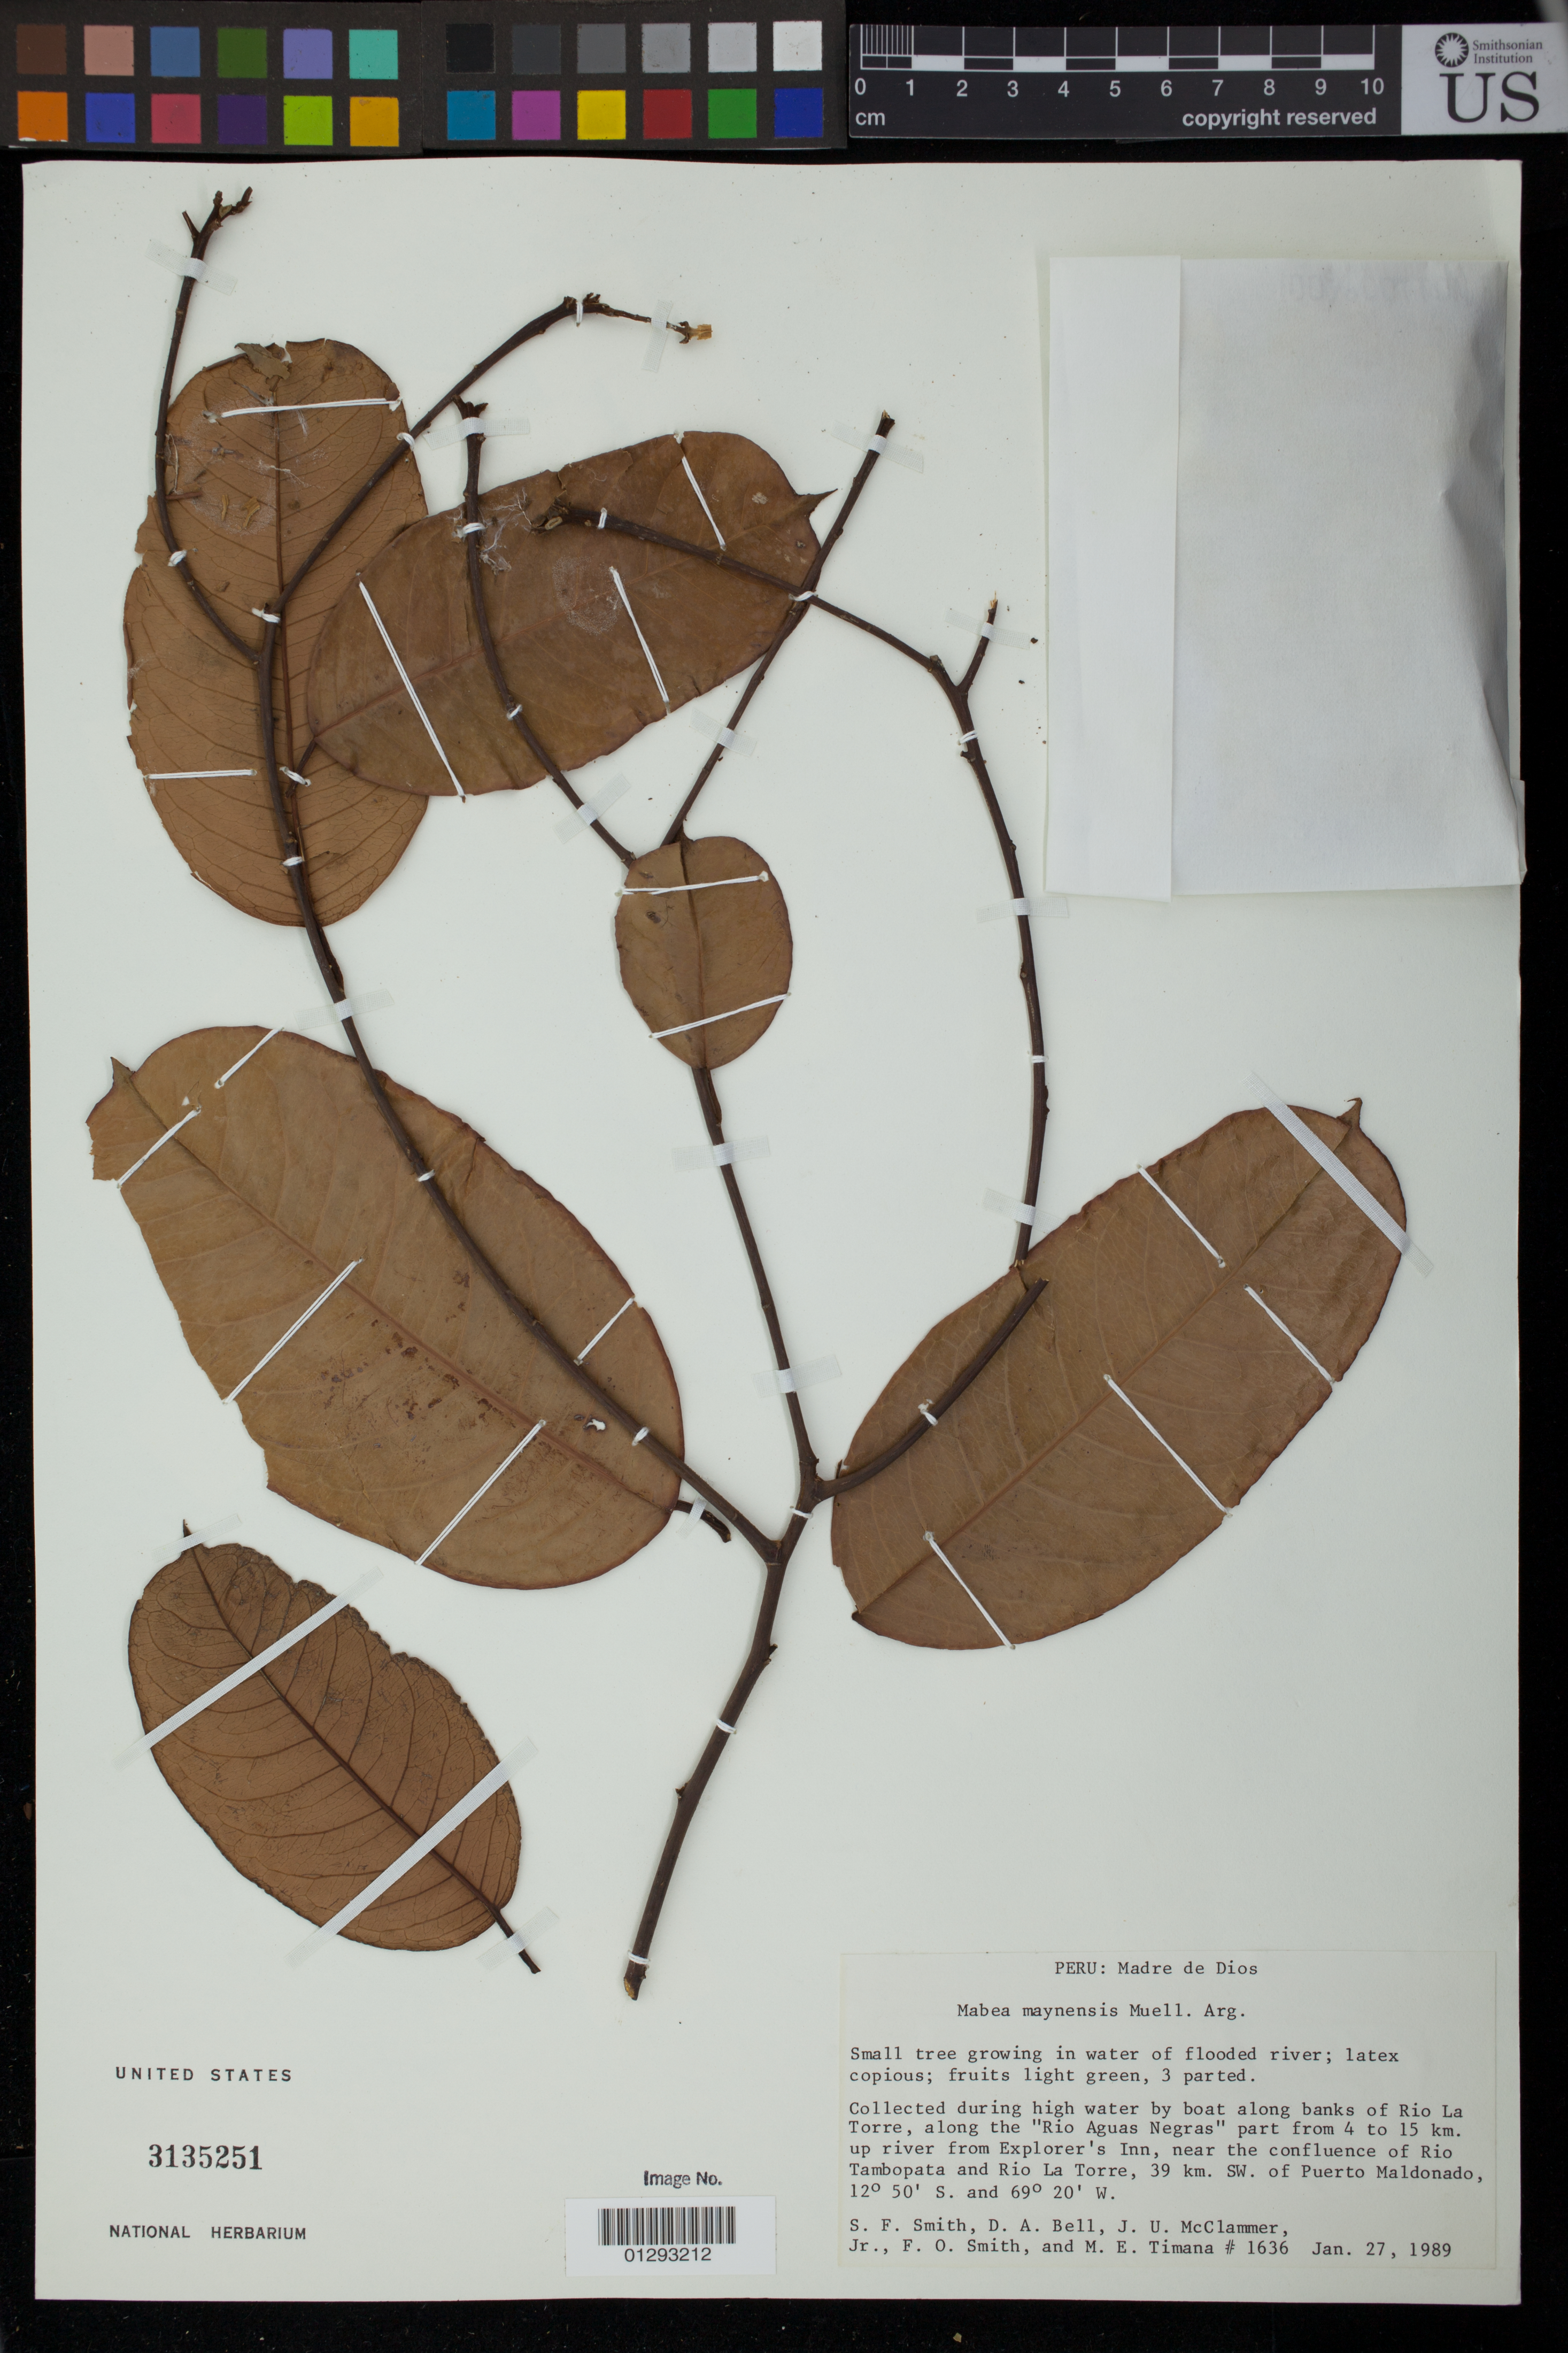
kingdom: Plantae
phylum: Tracheophyta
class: Magnoliopsida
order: Malpighiales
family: Euphorbiaceae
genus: Mabea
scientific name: Mabea maynensis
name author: Spruce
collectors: S.F. Smith, D. A. Bell, J. McClammer Jr. & F. Smith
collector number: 1636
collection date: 1989-01-27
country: Peru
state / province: Madre de Dios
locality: Collected by boat along banks of Rio La Torre, along the "Rio Aguas Negras" part from 4 to 15 km. up river from Explorer's Inn, near the confluence of Rio Tambopata and Rio La Torre, 39 km. SW of Puerto Maldonado.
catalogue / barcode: US 3135251